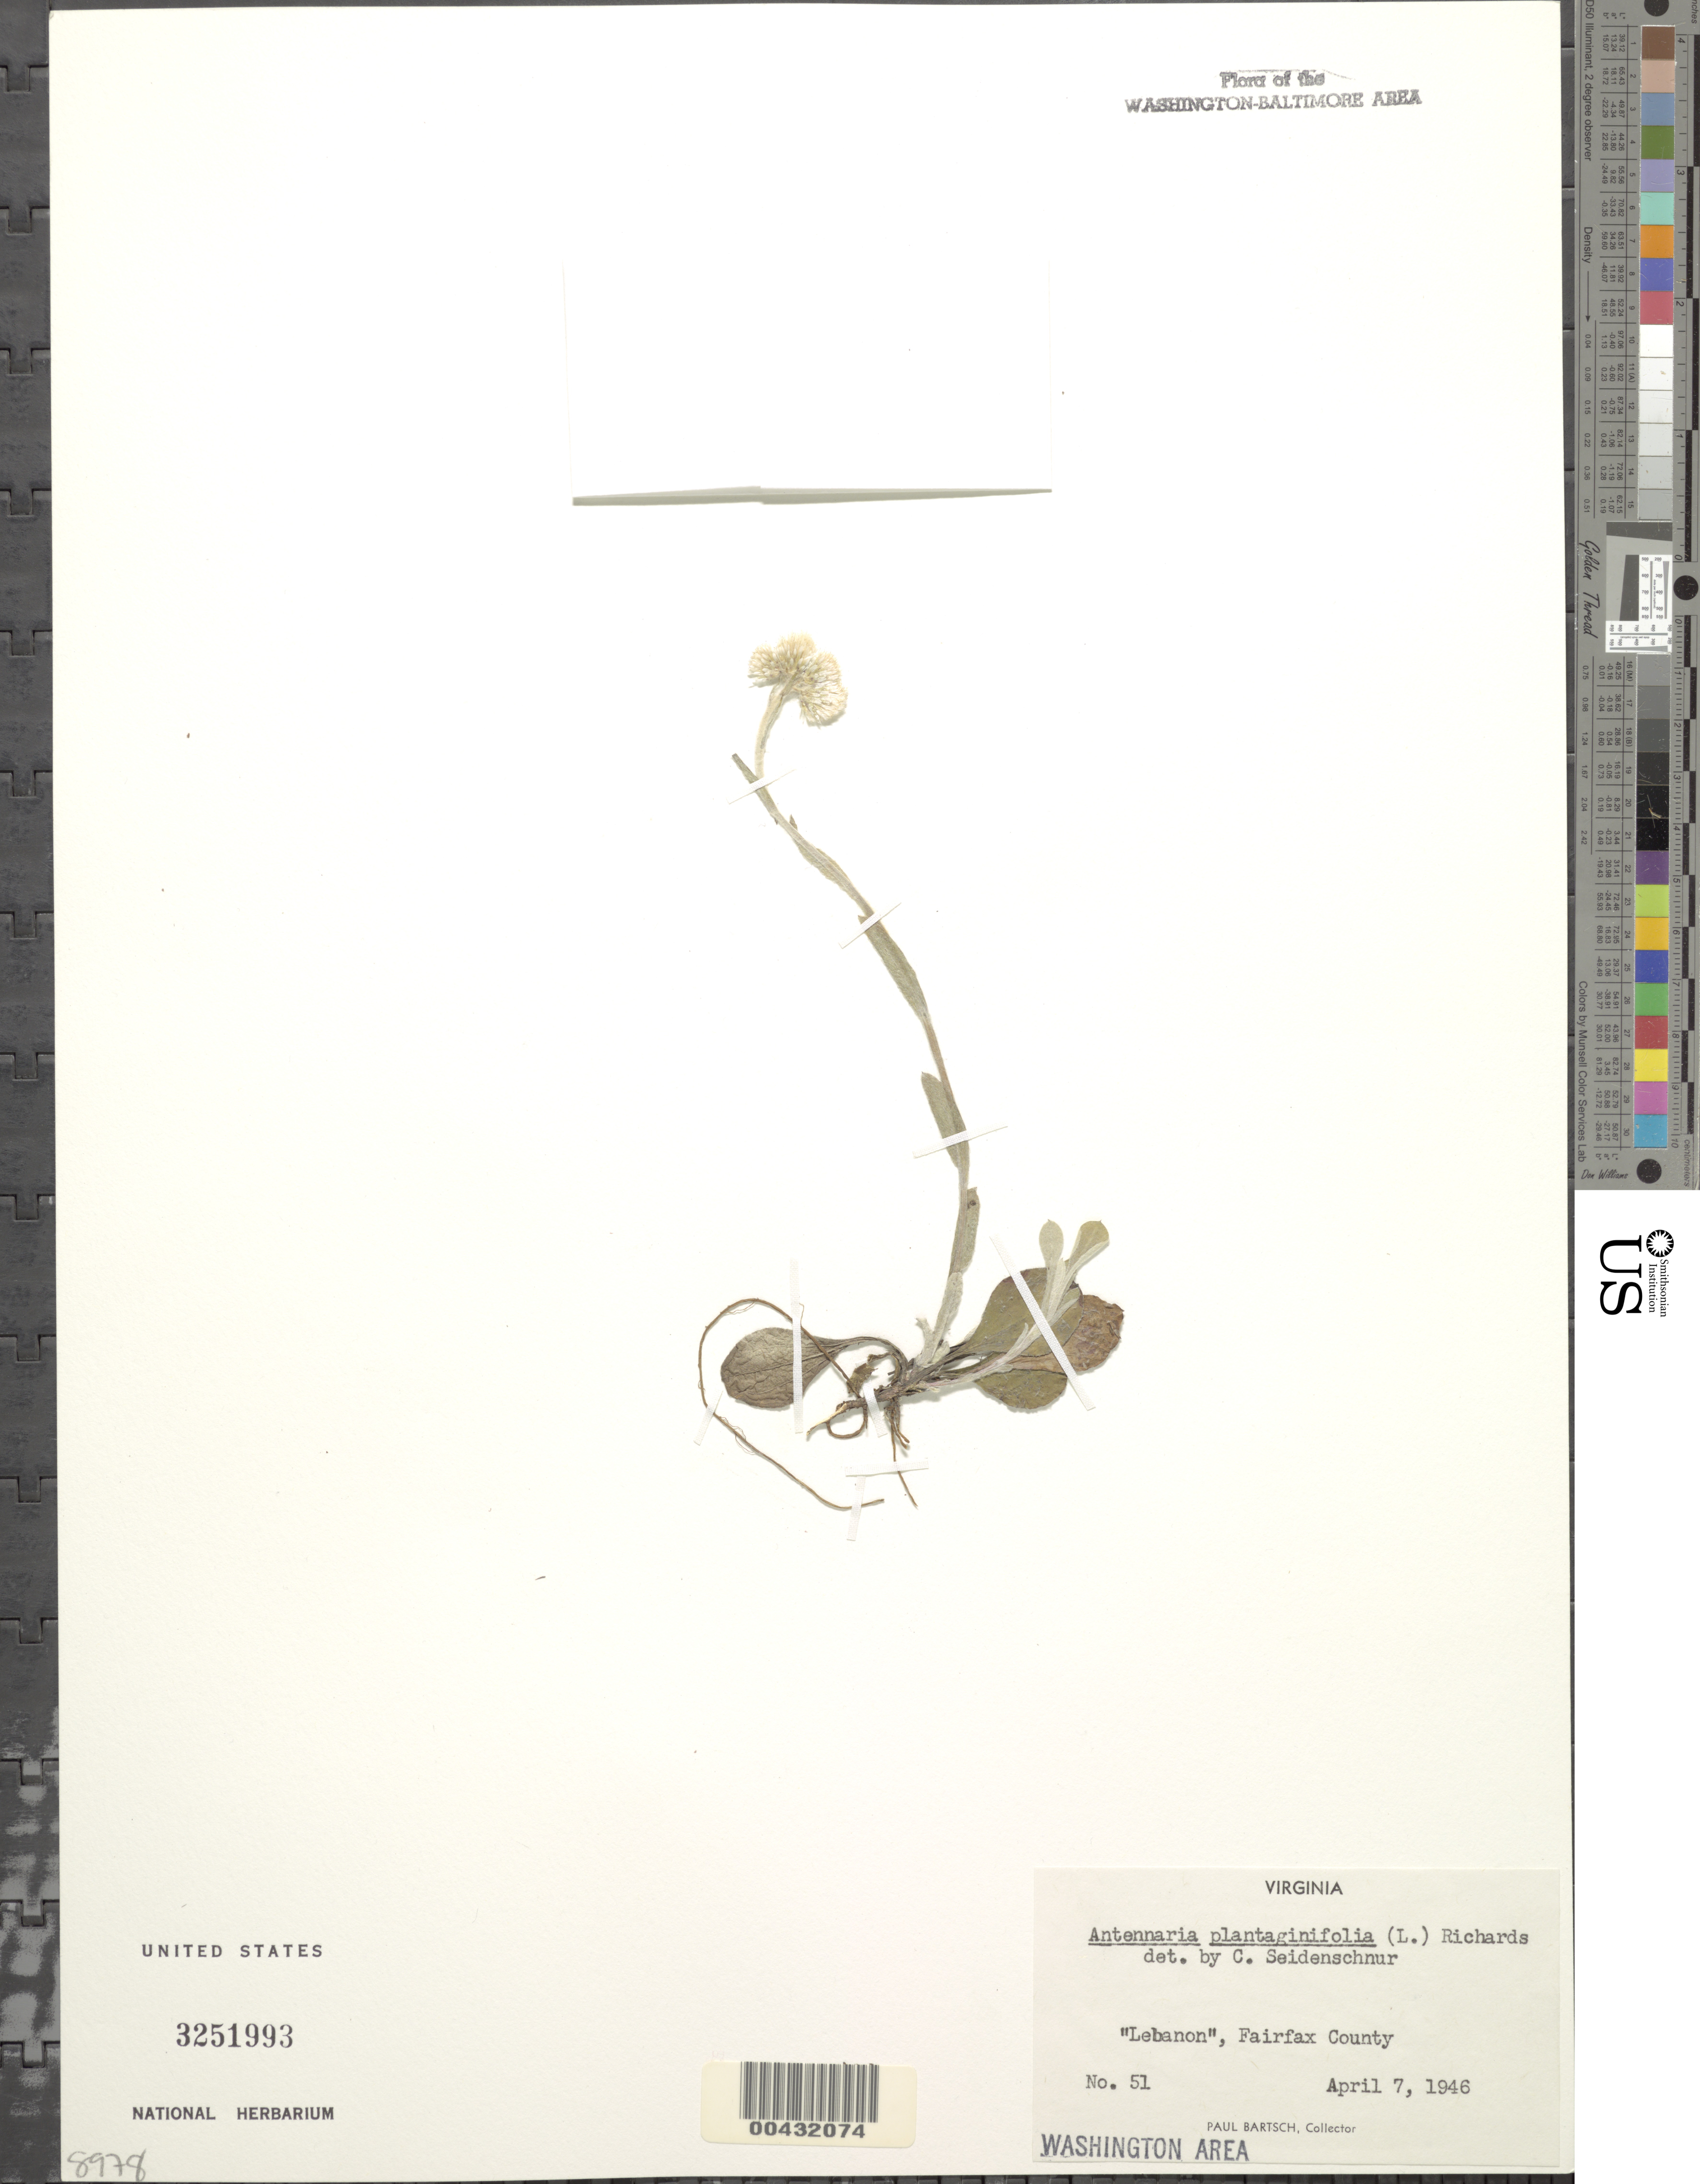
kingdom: Plantae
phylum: Tracheophyta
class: Magnoliopsida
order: Asterales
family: Asteraceae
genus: Antennaria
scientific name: Antennaria plantaginifolia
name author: (L.) Richardson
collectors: P. Bartsch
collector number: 51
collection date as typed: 07 Apr 1946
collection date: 1946-04-07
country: United States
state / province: Virginia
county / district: Fairfax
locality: Lebanon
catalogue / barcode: US 3251993